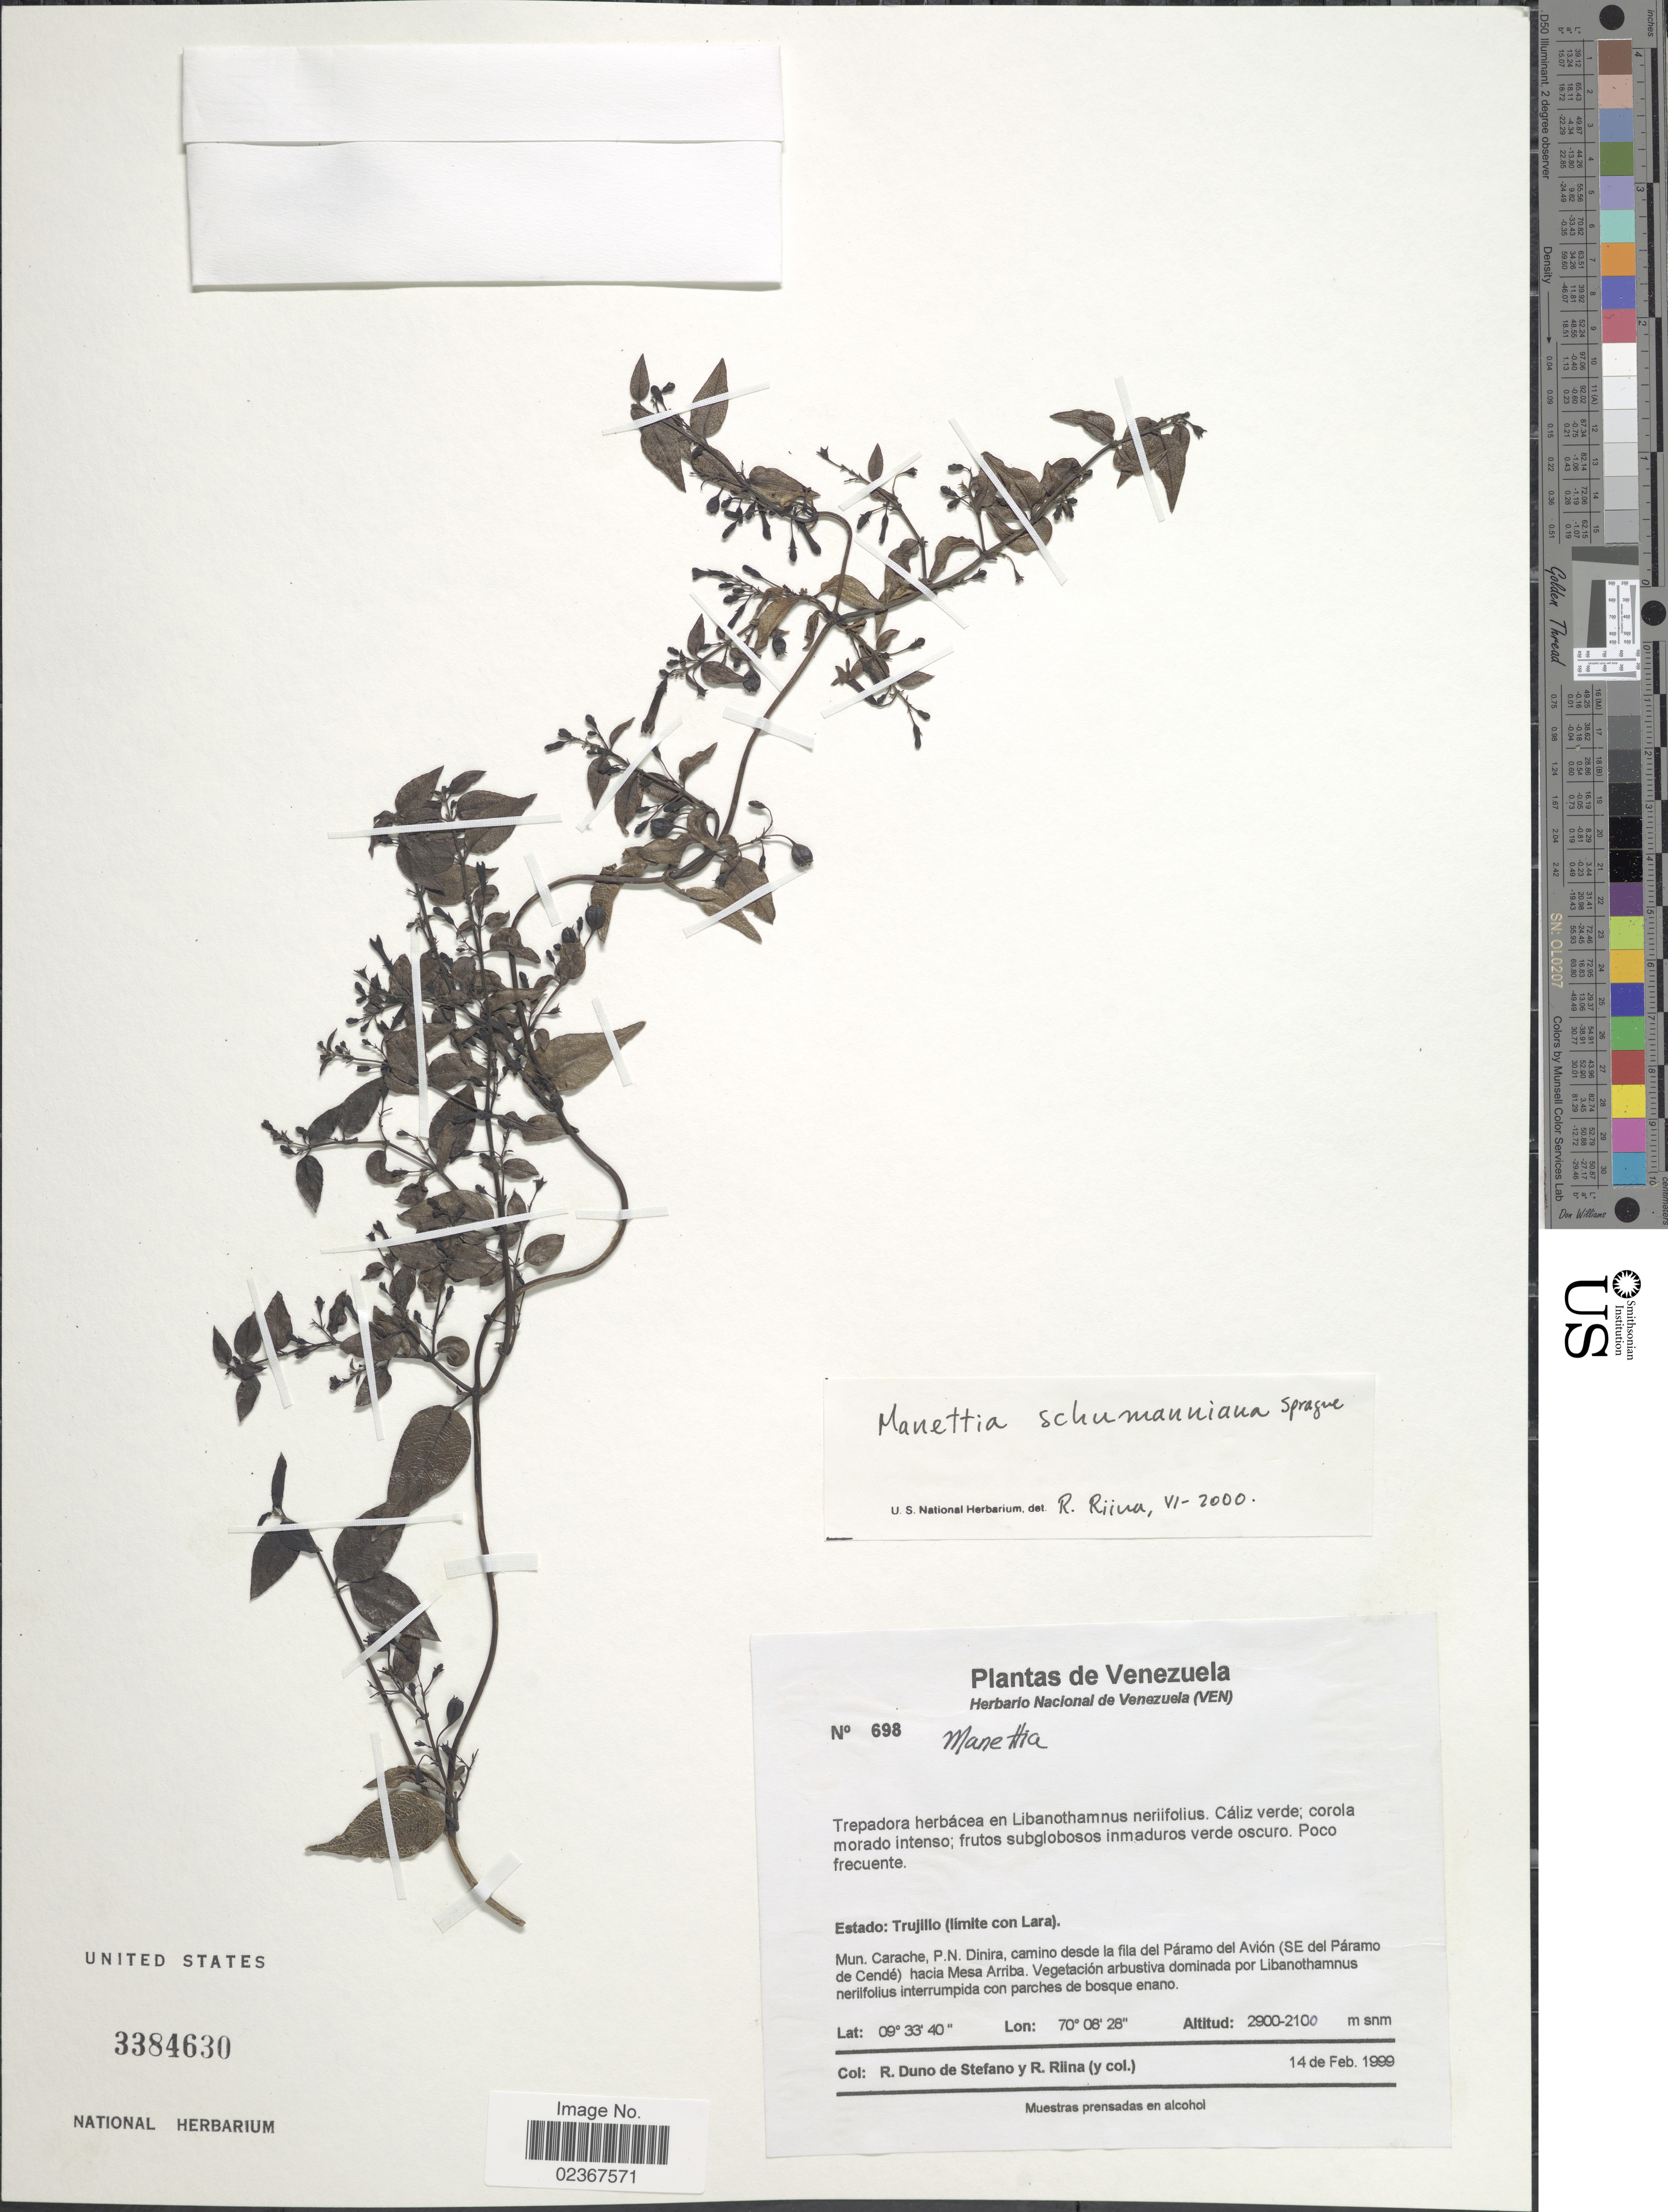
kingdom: Plantae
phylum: Tracheophyta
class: Magnoliopsida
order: Gentianales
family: Rubiaceae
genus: Manettia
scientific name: Manettia schumanniana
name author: Sprague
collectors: R. Duno de Stefano & R. Riina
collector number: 698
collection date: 1999-02-14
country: Venezuela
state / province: Trujillo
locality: (limite con Lara), Mun. Carache, P.N. Dinira, camino desde la fila del Páramo del Avión (SE del Páramo de Cendé) hacia Mesa Arriba. Vegetación arbustiva dominada por Libanothamnus nerriifolius interrumpida con parches de bosque enano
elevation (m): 2100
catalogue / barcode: US 3384630